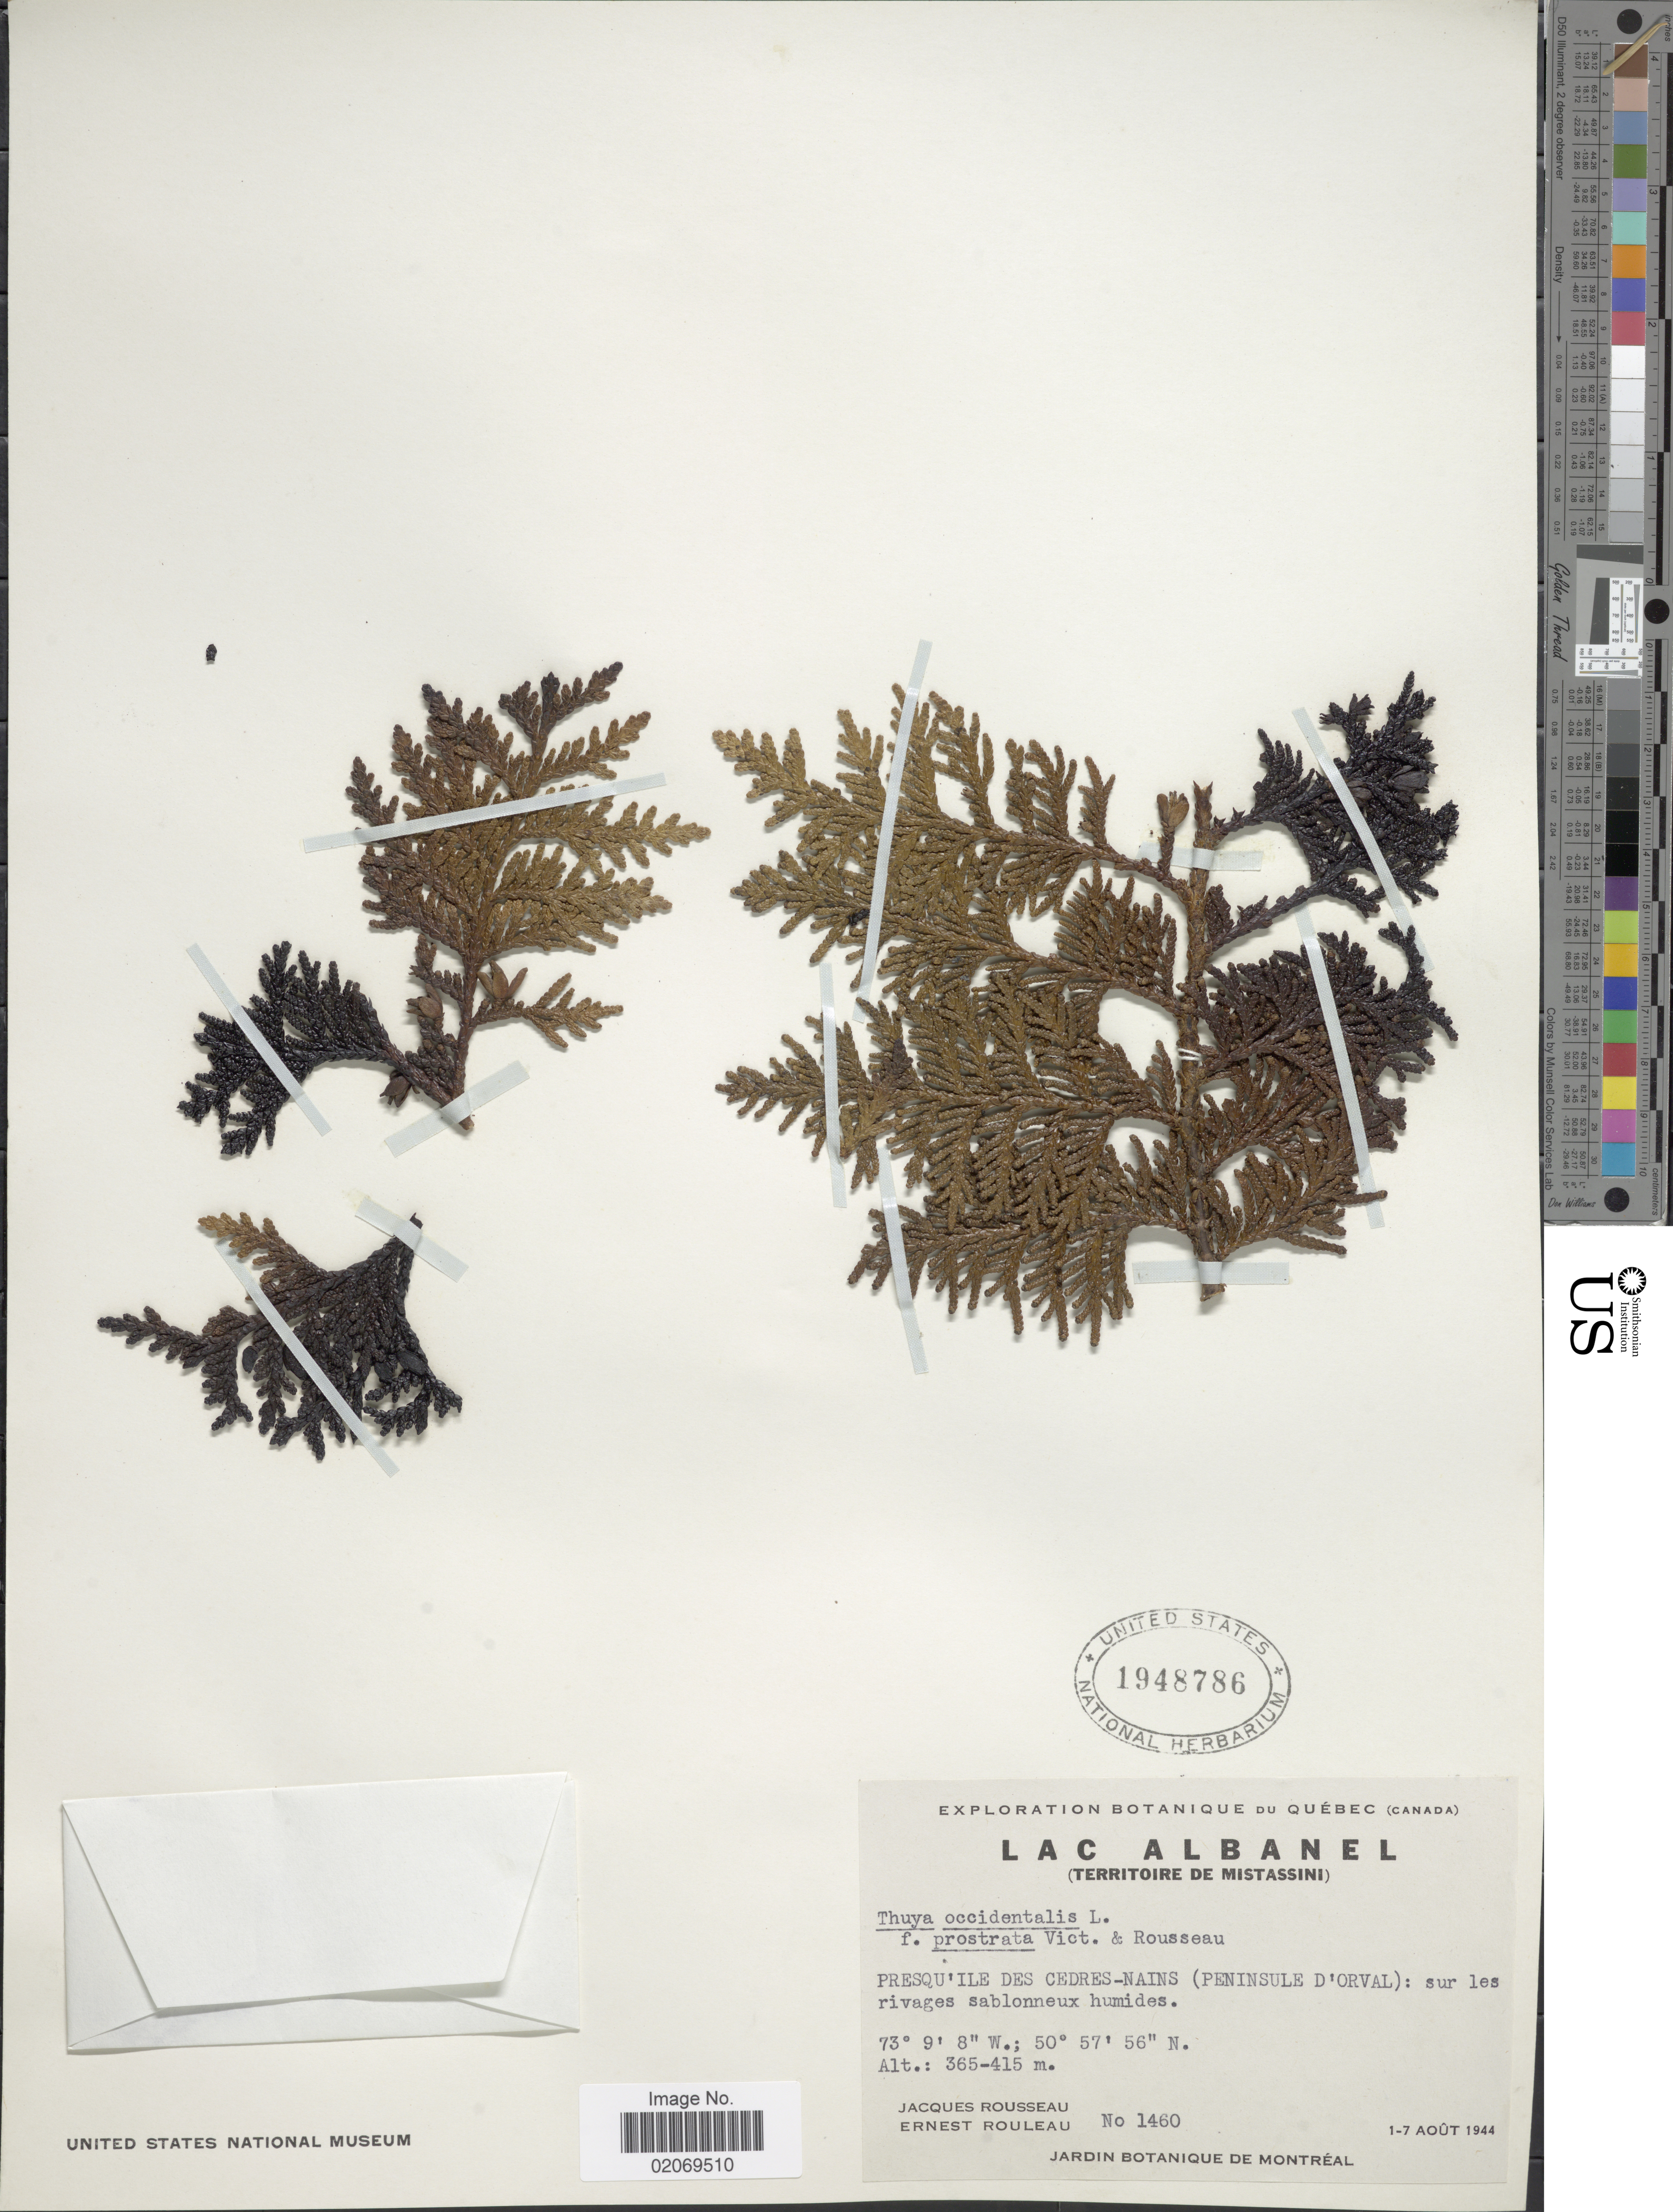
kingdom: Plantae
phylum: Tracheophyta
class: Pinopsida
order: Pinales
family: Cupressaceae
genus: Thuja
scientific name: Thuja occidentalis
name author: L.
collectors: J. Rousseau & E. Rouleau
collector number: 1460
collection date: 1944-08-01/1944-08-07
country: Canada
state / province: Quebec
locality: Lac Albanel (Territoire de Mistassini), Presque'ile des Cedres-Nains (Peninsule D'Orval): sur les rivages sablonneux humides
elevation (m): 365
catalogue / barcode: US 1948786